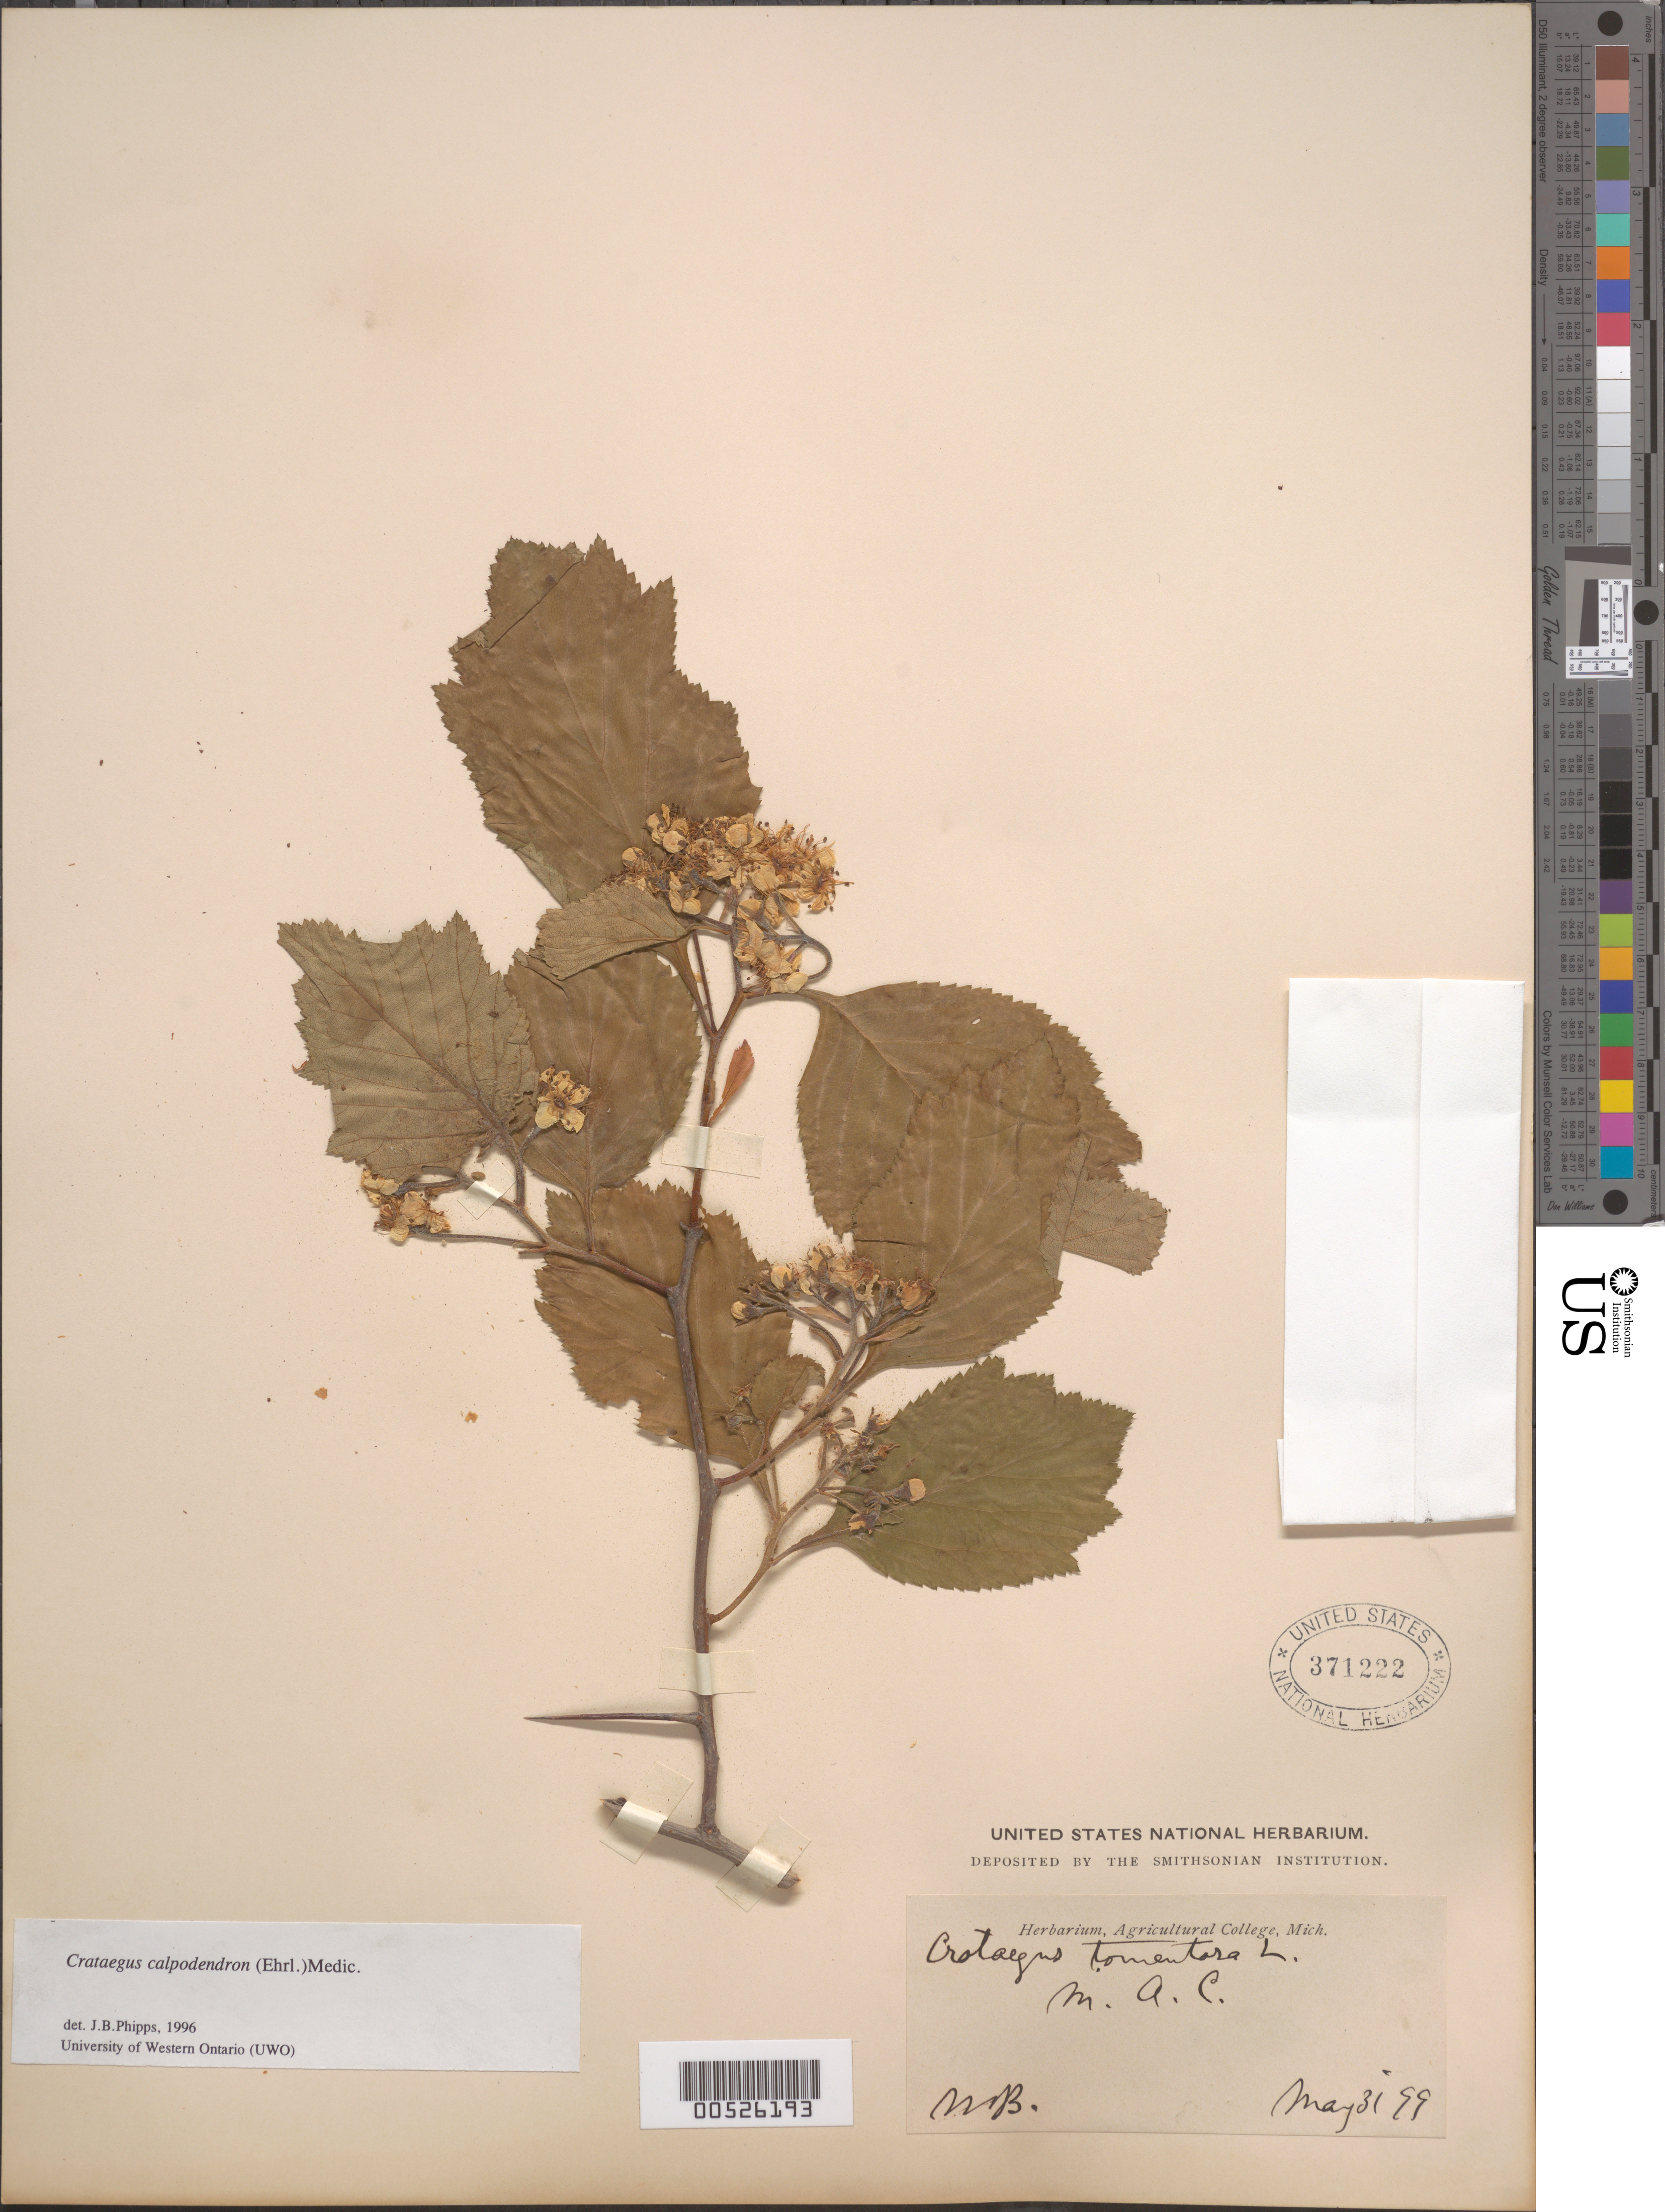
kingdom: Plantae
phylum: Tracheophyta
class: Magnoliopsida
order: Rosales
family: Rosaceae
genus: Crataegus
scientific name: Crataegus calpodendron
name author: (Ehrh.) Medik.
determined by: Phipps, James B., (UWO), University of Western Ontario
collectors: W. J. Beal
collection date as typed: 31 May 1899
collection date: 1899-05-31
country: United States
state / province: Michigan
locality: M.A.C.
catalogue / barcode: US 371222